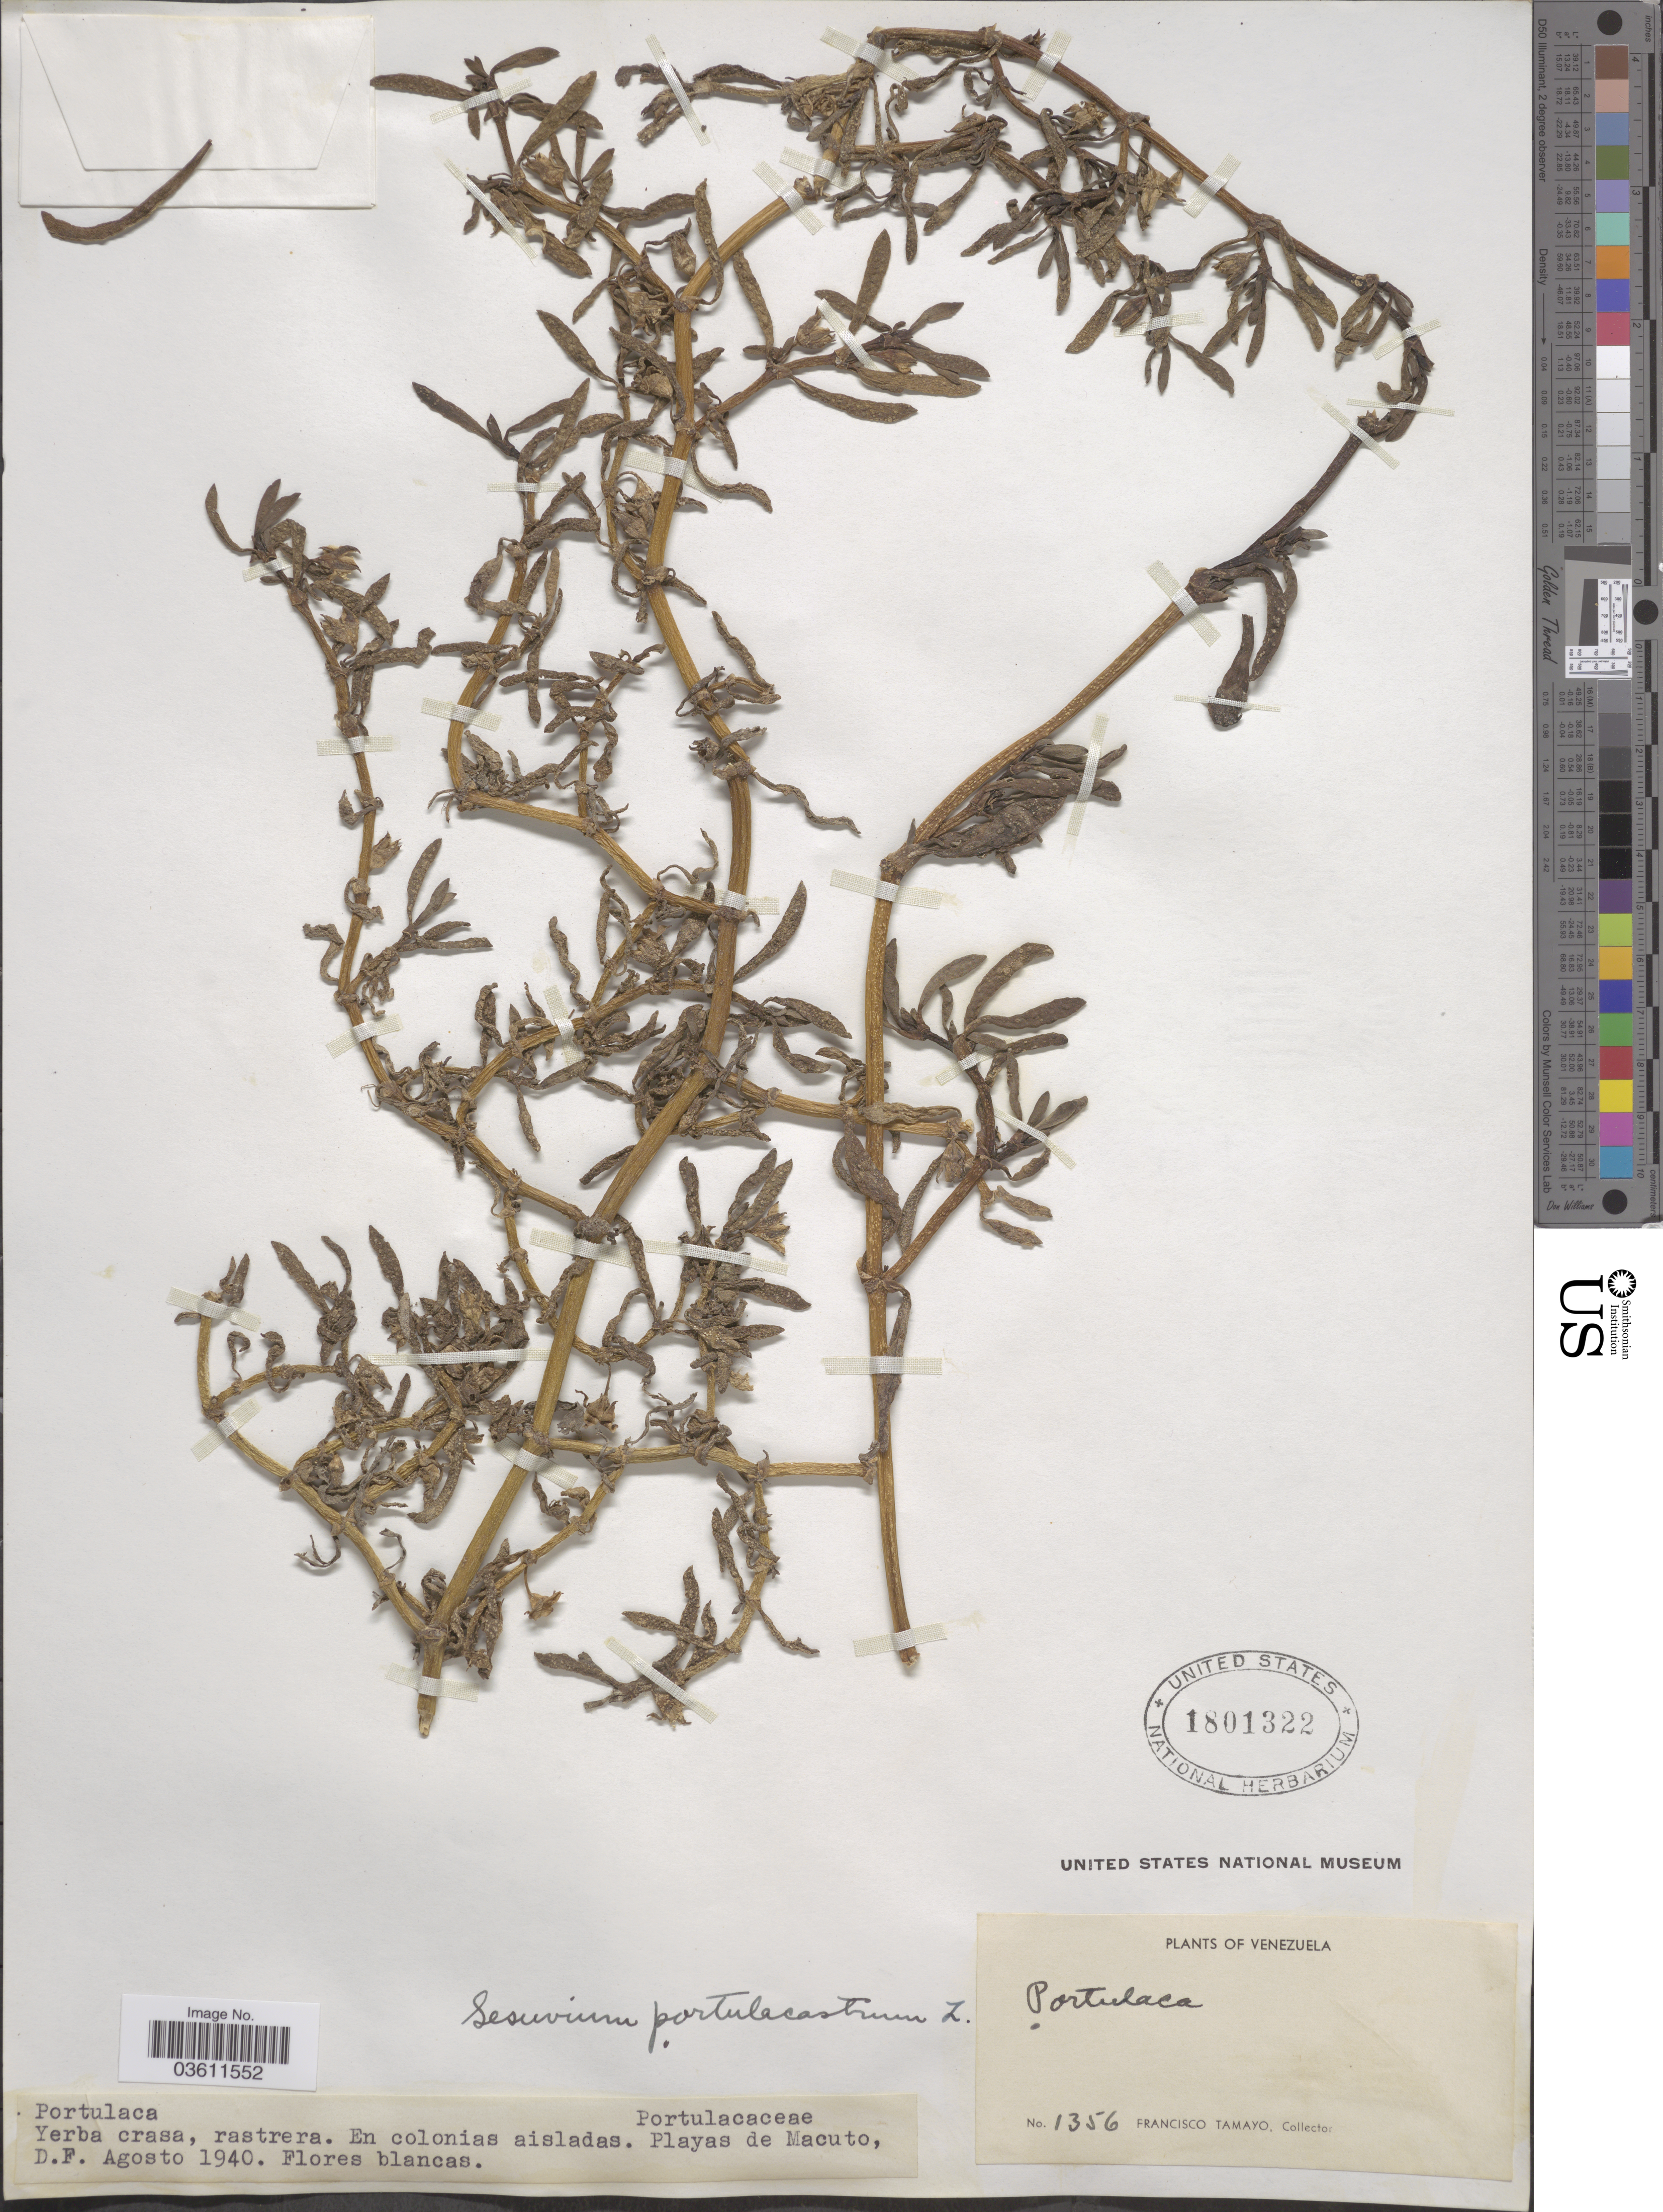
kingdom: Plantae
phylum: Tracheophyta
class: Magnoliopsida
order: Caryophyllales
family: Aizoaceae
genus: Sesuvium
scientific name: Sesuvium portulacastrum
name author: (L.) L.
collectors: F. Tamayo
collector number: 1356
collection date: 1940-08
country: Venezuela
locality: Playas de Macuto, D.F.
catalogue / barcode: US 1801322